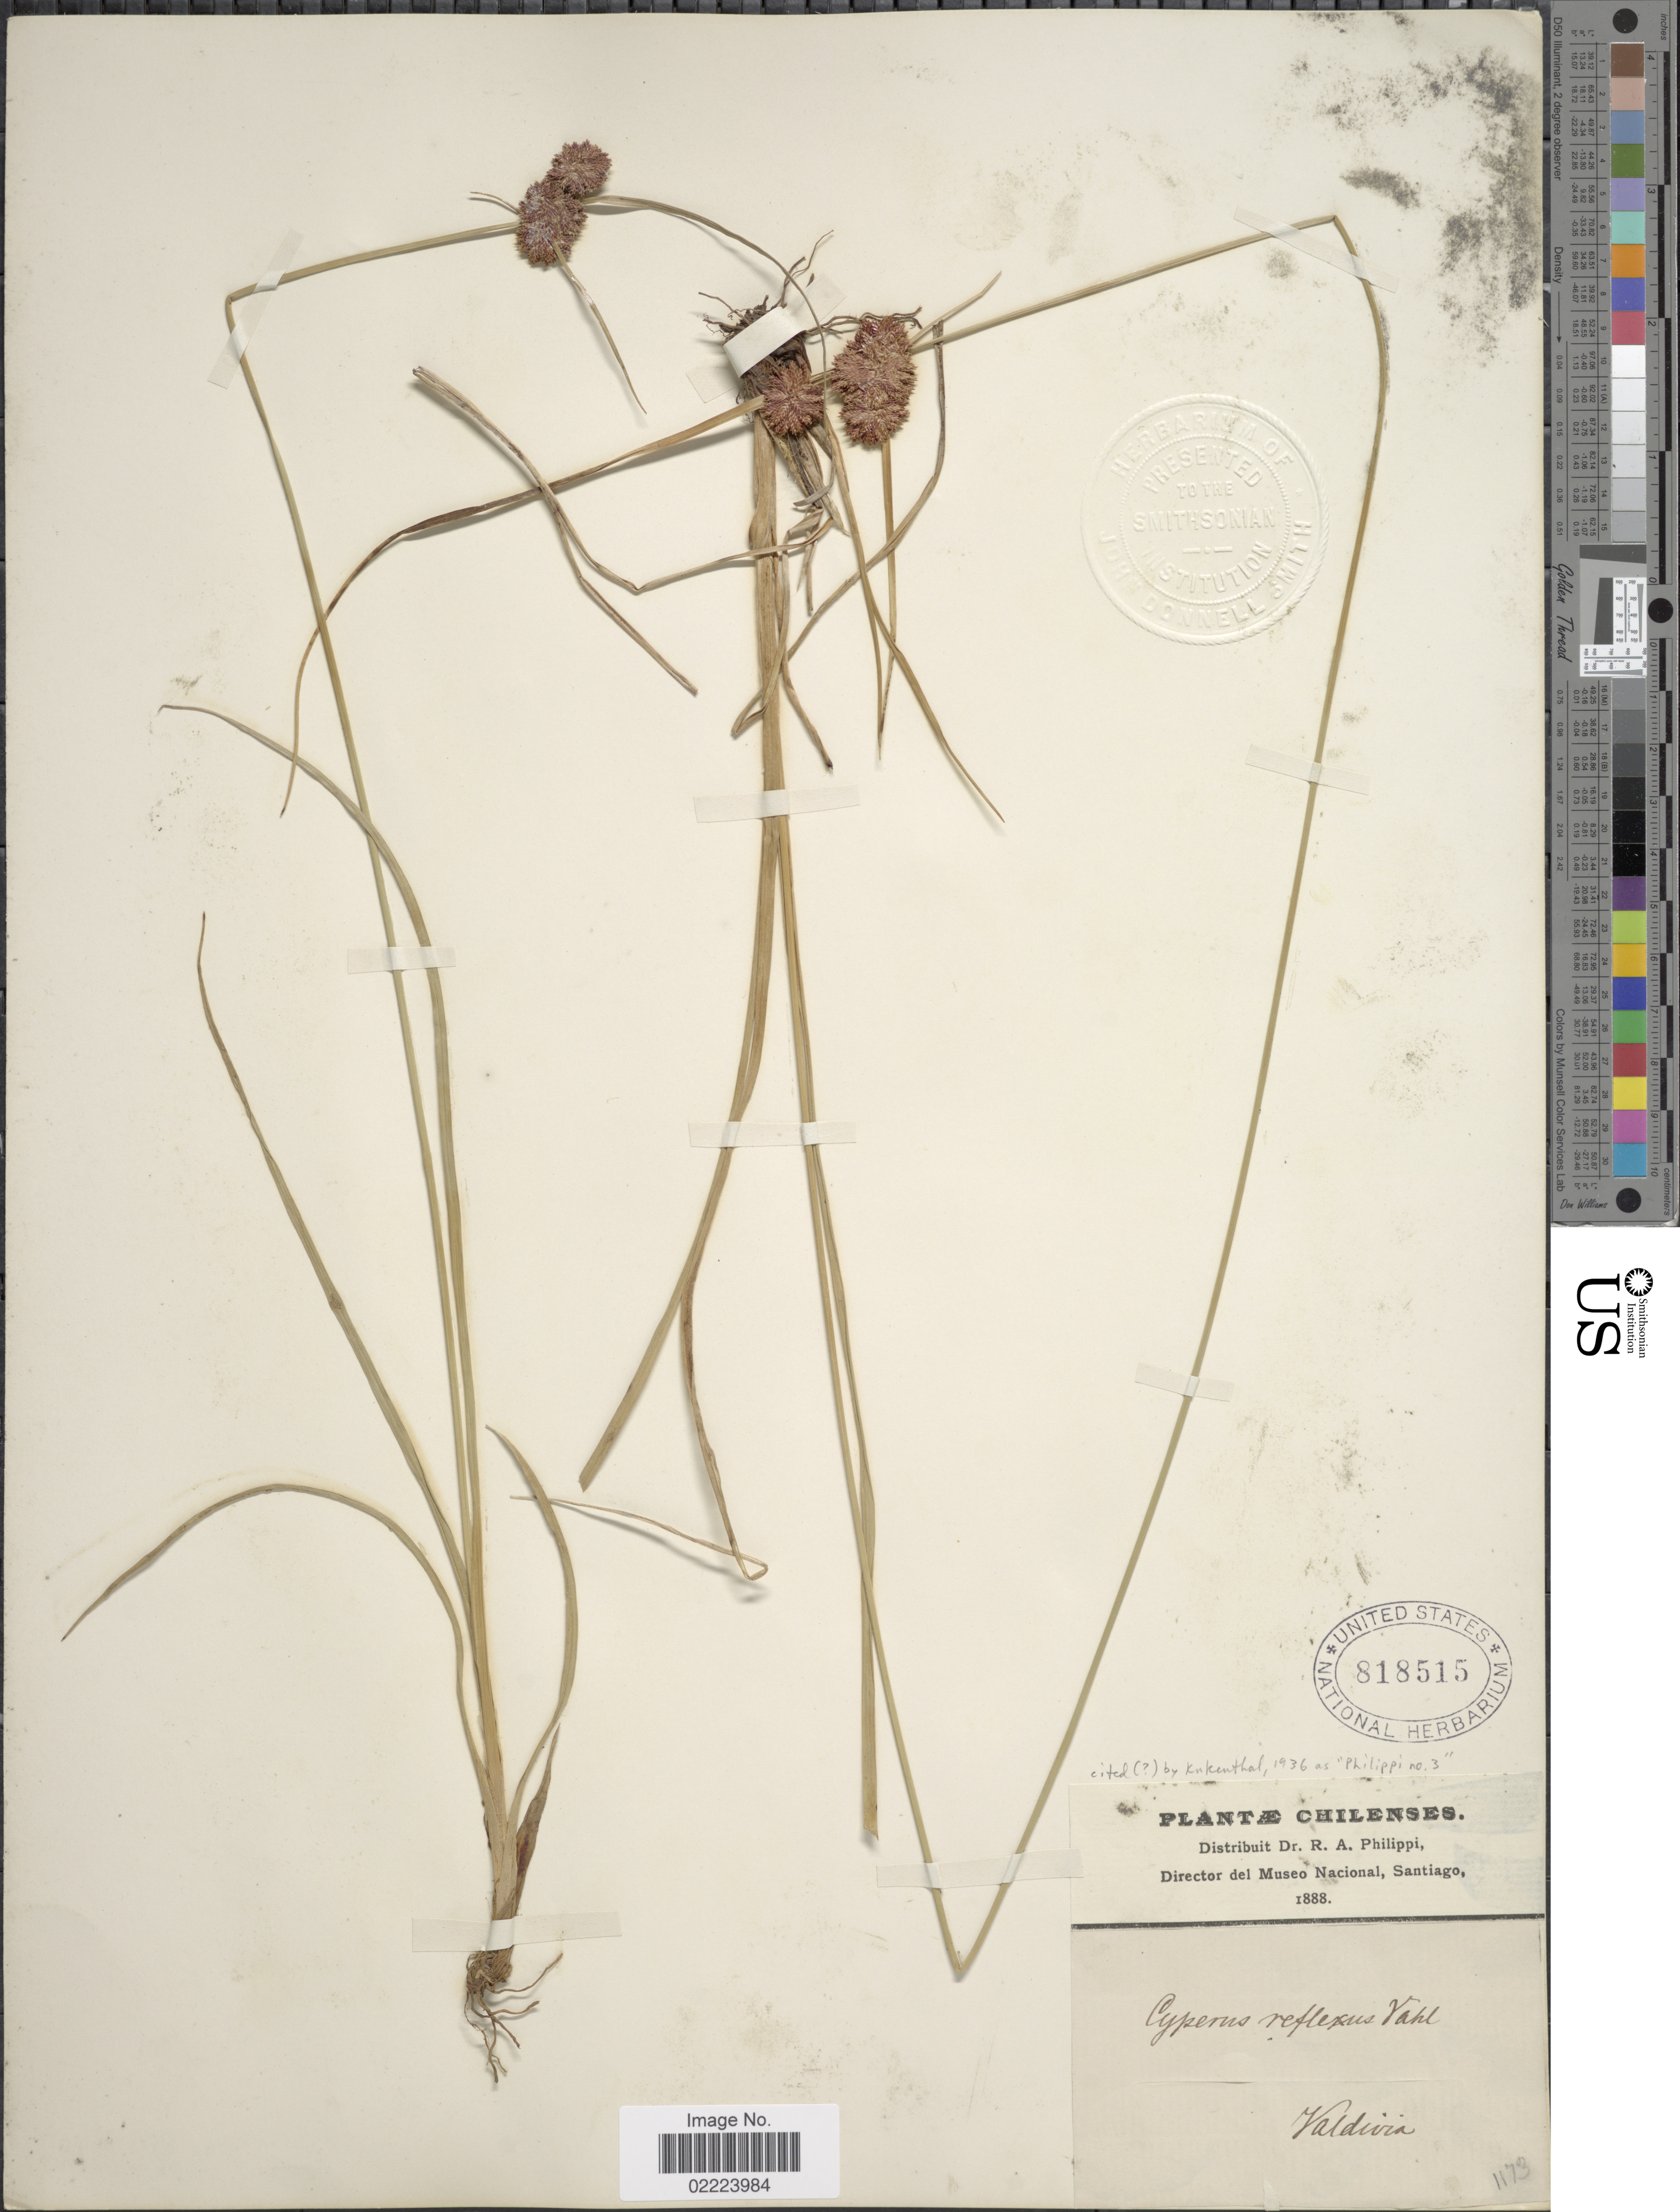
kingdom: Plantae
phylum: Tracheophyta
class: Liliopsida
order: Poales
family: Cyperaceae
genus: Cyperus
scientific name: Cyperus reflexus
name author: Vahl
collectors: ex. herb. R.A. Philippi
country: Chile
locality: Valdivia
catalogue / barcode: US 818515